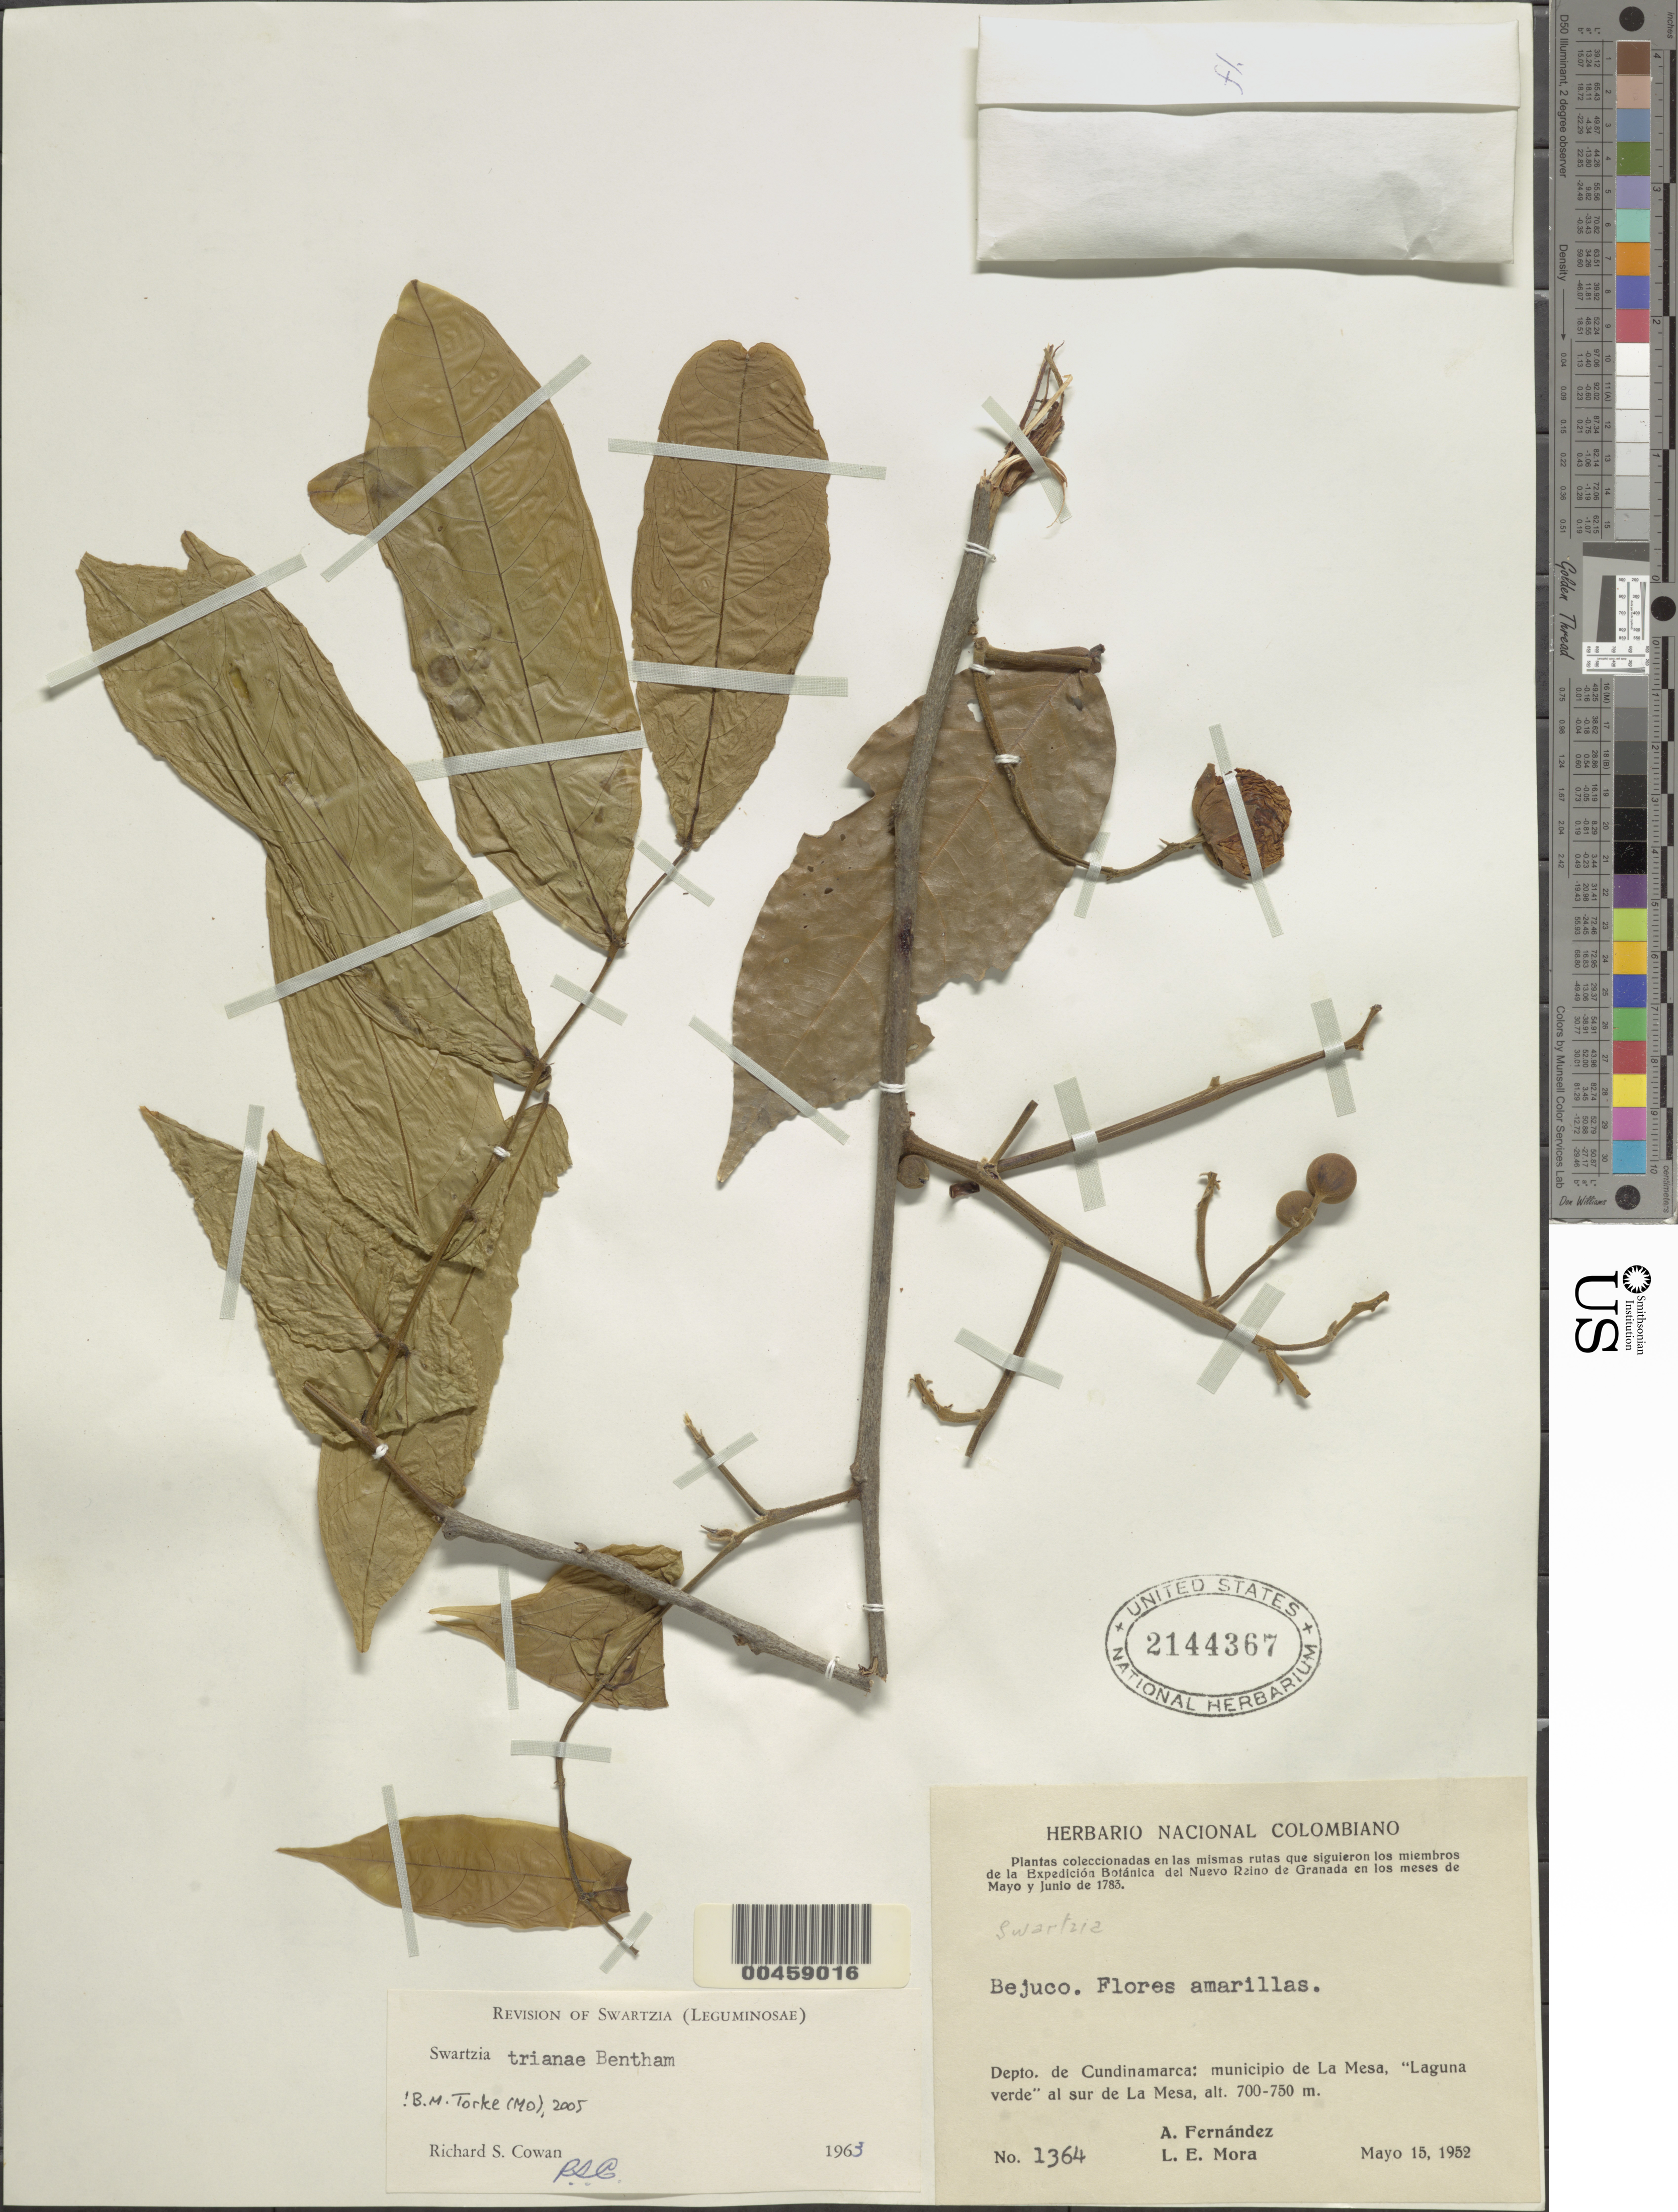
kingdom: Plantae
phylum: Tracheophyta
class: Magnoliopsida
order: Fabales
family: Fabaceae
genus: Swartzia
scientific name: Swartzia trianae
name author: Benth. in Mart.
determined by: Cowan, R. S.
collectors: Á. Fernández & L. E. Mora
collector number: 1364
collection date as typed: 15 May 1952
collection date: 1952-05-15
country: Colombia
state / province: Cundinamarca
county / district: La Mesa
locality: "Laguna Verde" al sur de La Mesa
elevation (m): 700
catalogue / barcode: US 2144367